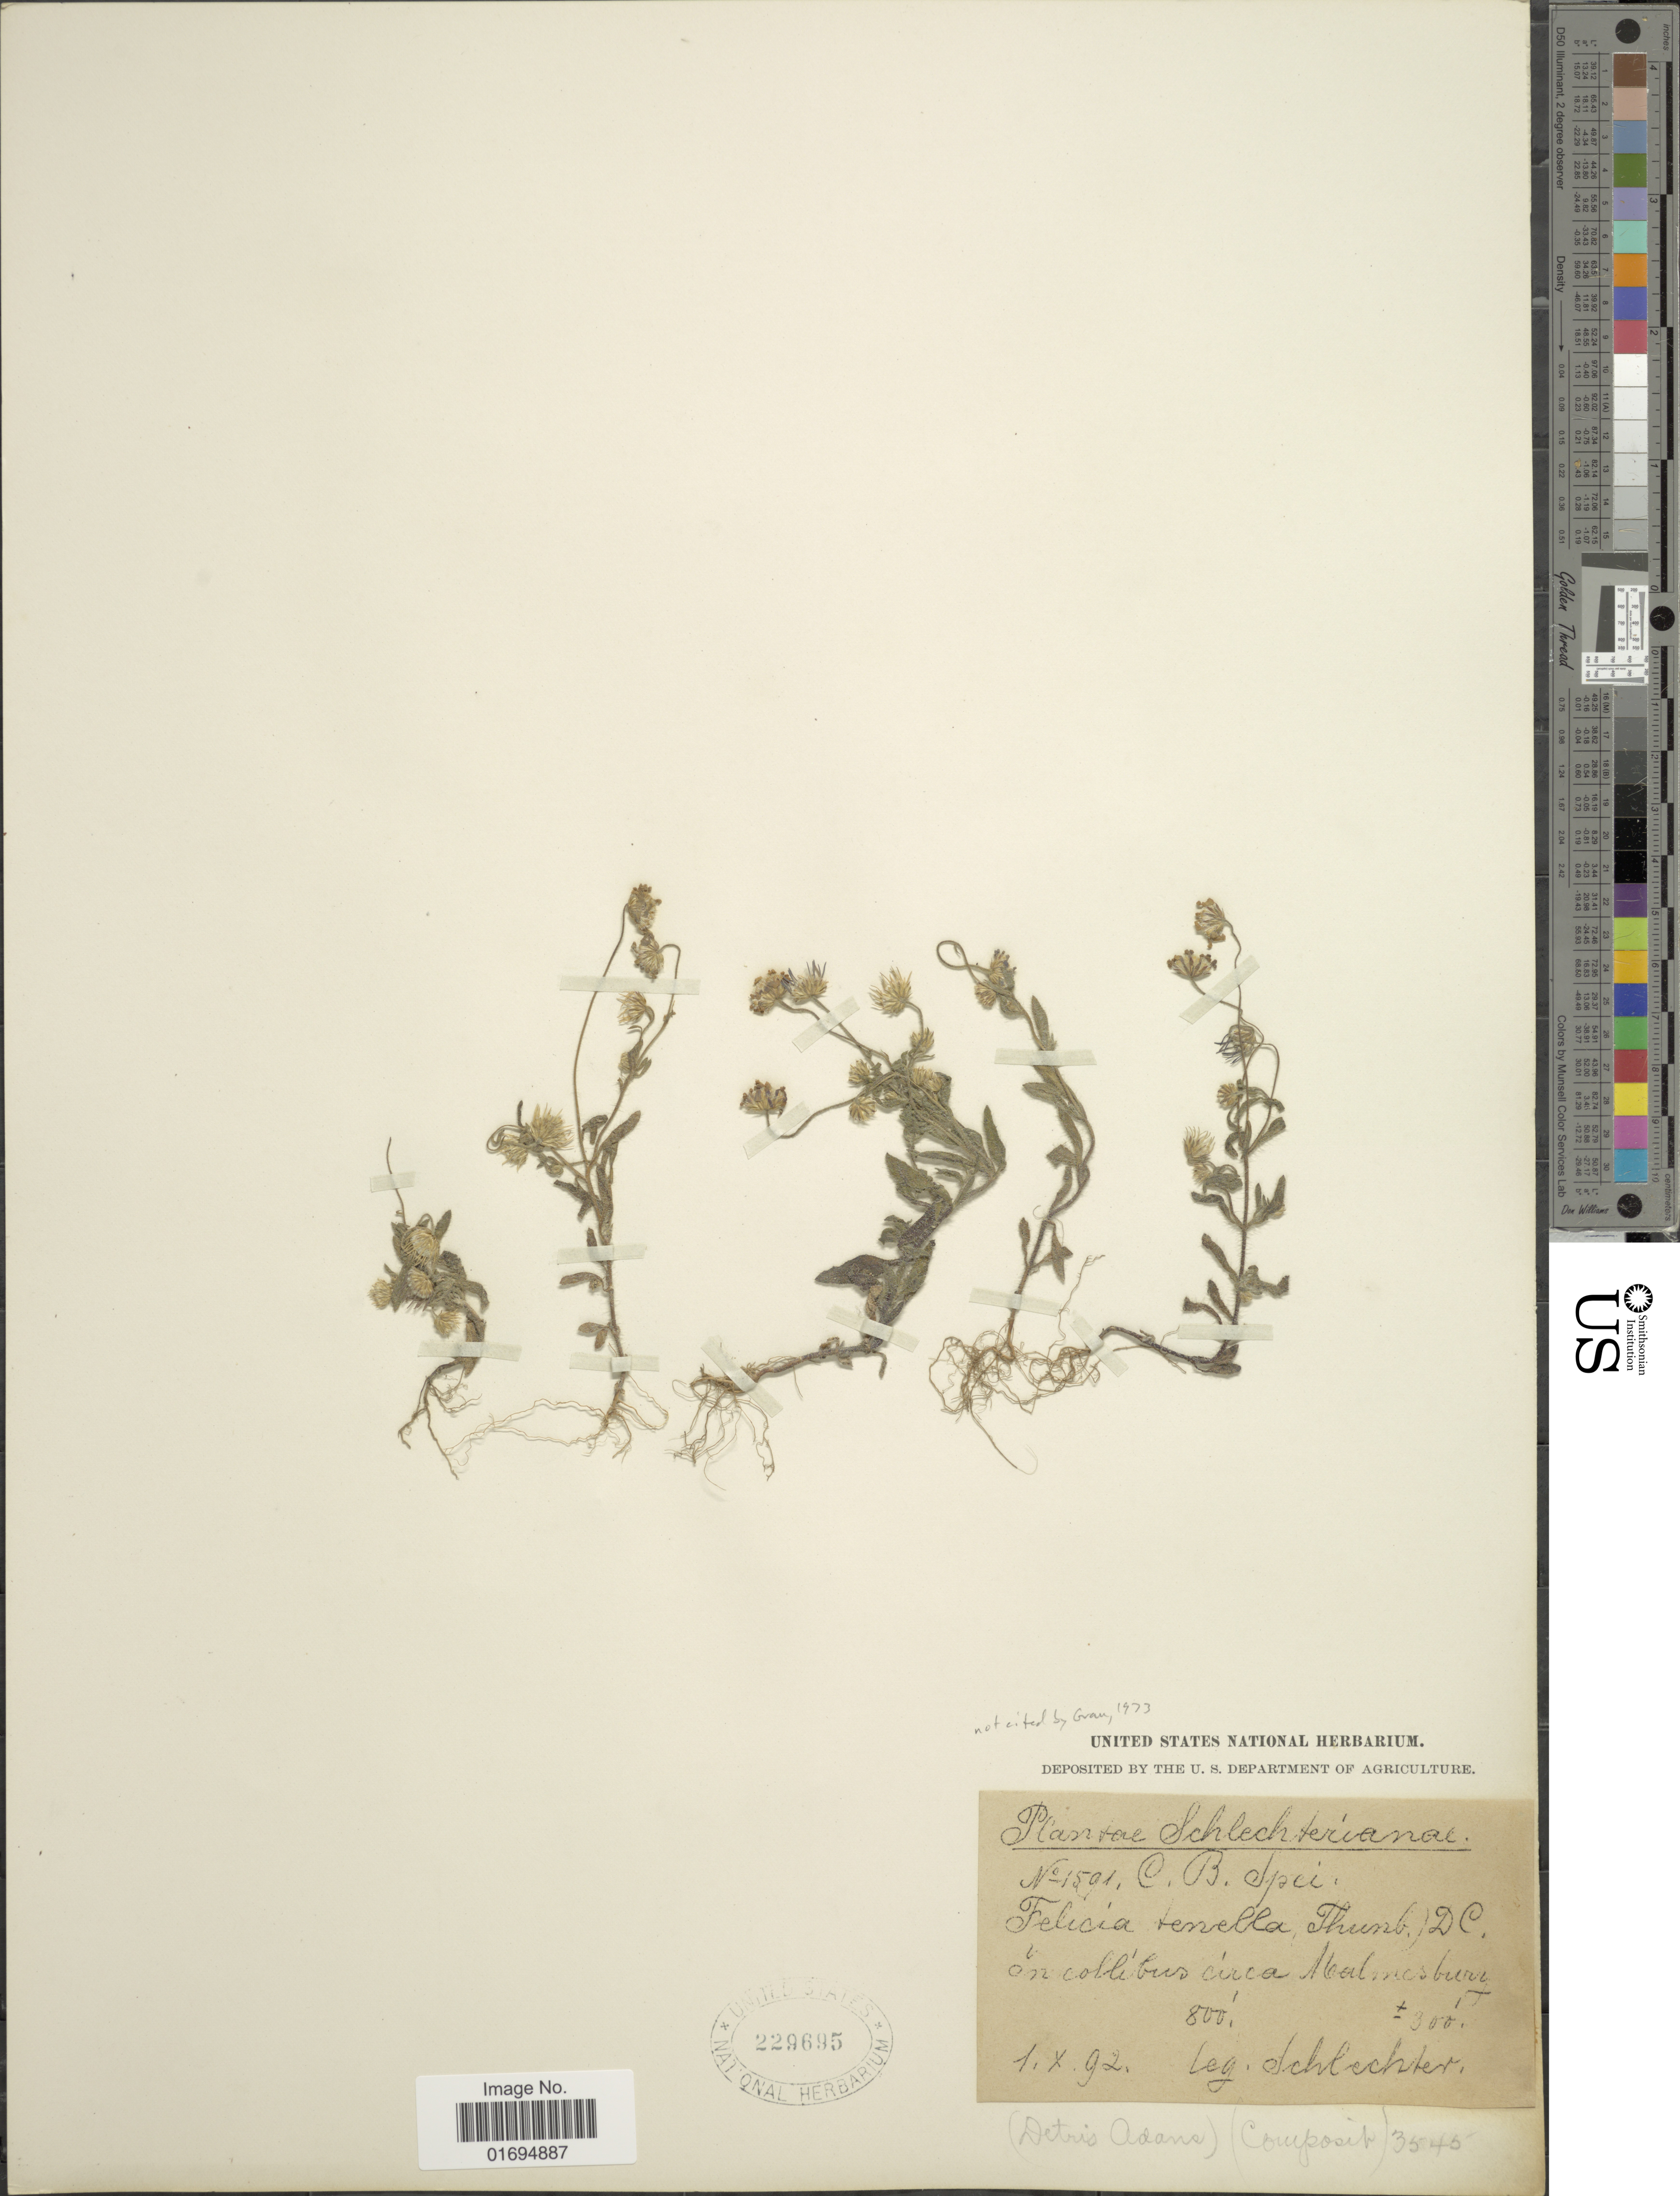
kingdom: Plantae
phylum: Tracheophyta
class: Magnoliopsida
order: Asterales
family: Asteraceae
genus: Felicia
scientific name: Felicia sp.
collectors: Schlechter, --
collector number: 1501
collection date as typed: Transcribed d/m/y: 1/10/92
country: South Africa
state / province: Western Cape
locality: In collibus circa Malmesbury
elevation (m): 244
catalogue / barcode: US 229695